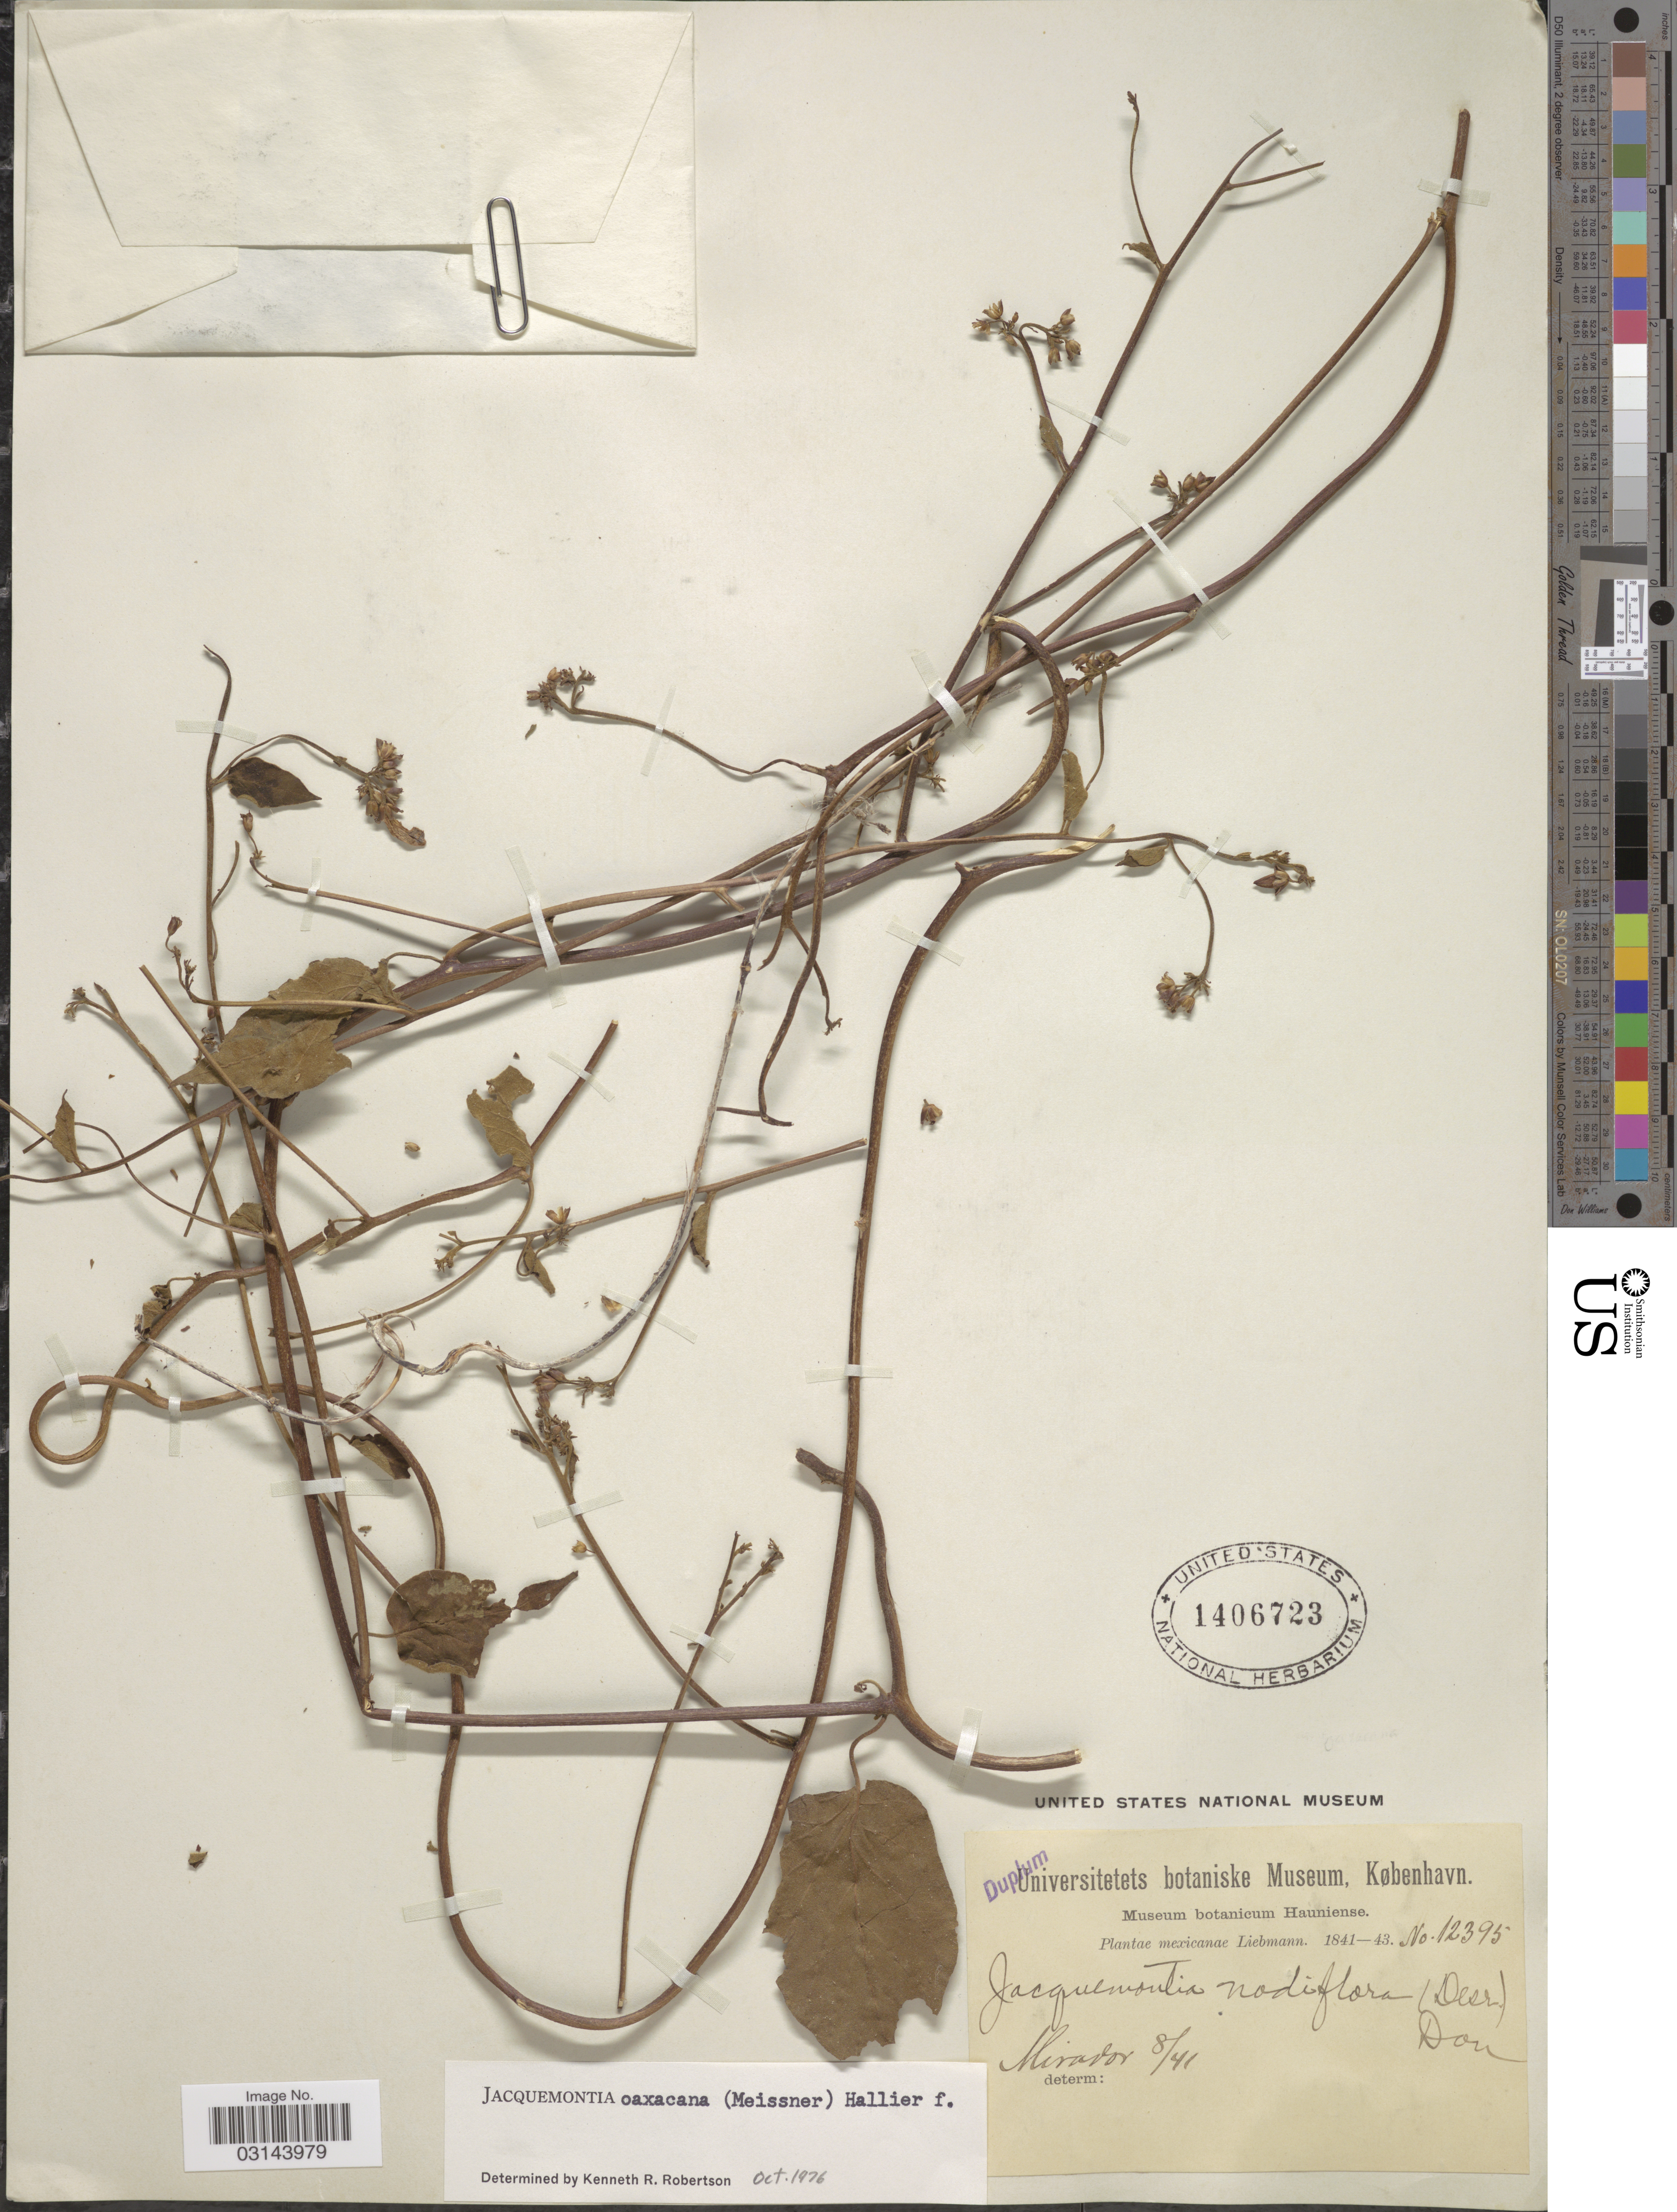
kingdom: Plantae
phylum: Tracheophyta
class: Magnoliopsida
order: Solanales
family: Convolvulaceae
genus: Jacquemontia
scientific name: Jacquemontia oaxacana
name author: (Meisn.) Hallier f.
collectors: Liebmann, --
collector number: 12395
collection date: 1841-08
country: Mexico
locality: Mirador.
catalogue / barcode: US 1406723